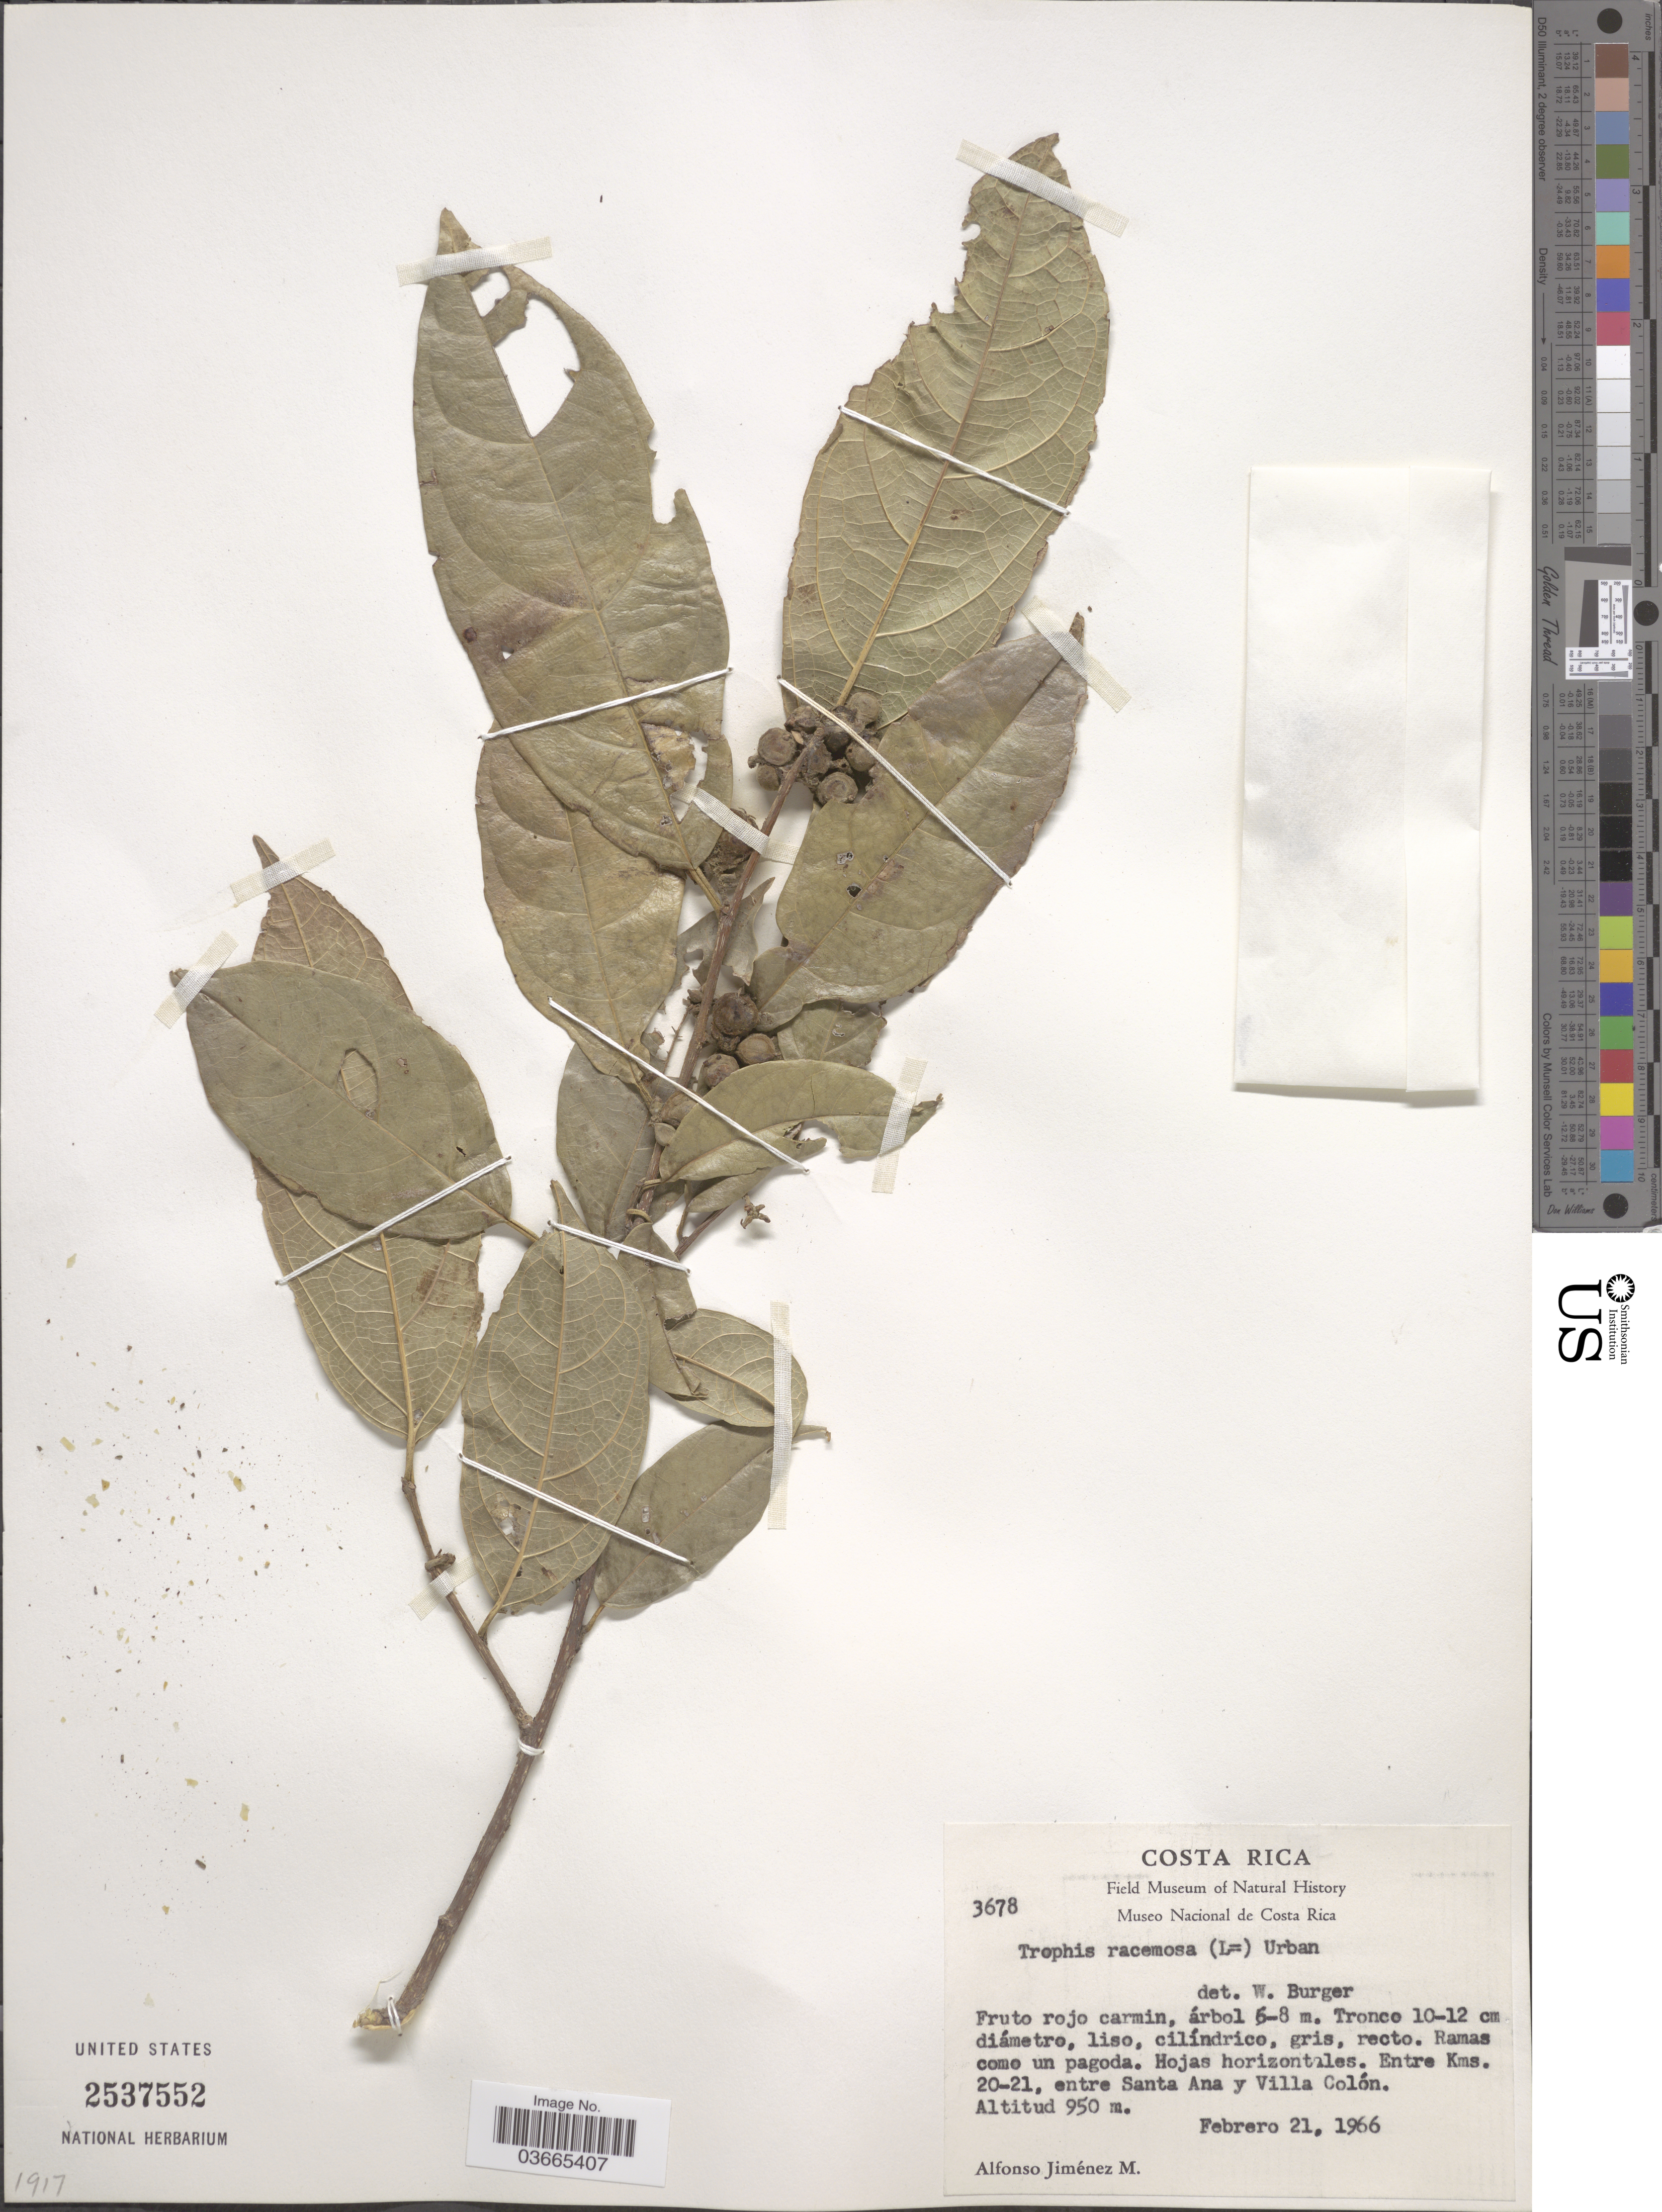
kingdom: Plantae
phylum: Tracheophyta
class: Magnoliopsida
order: Rosales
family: Moraceae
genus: Trophis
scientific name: Trophis racemosa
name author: (L.) Urb.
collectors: A. Jimenez M.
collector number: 3678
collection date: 1966-02-21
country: Costa Rica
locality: Entre Kms. 20-21, entre Santa Ana y Villa Colón.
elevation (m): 950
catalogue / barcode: US 2537552